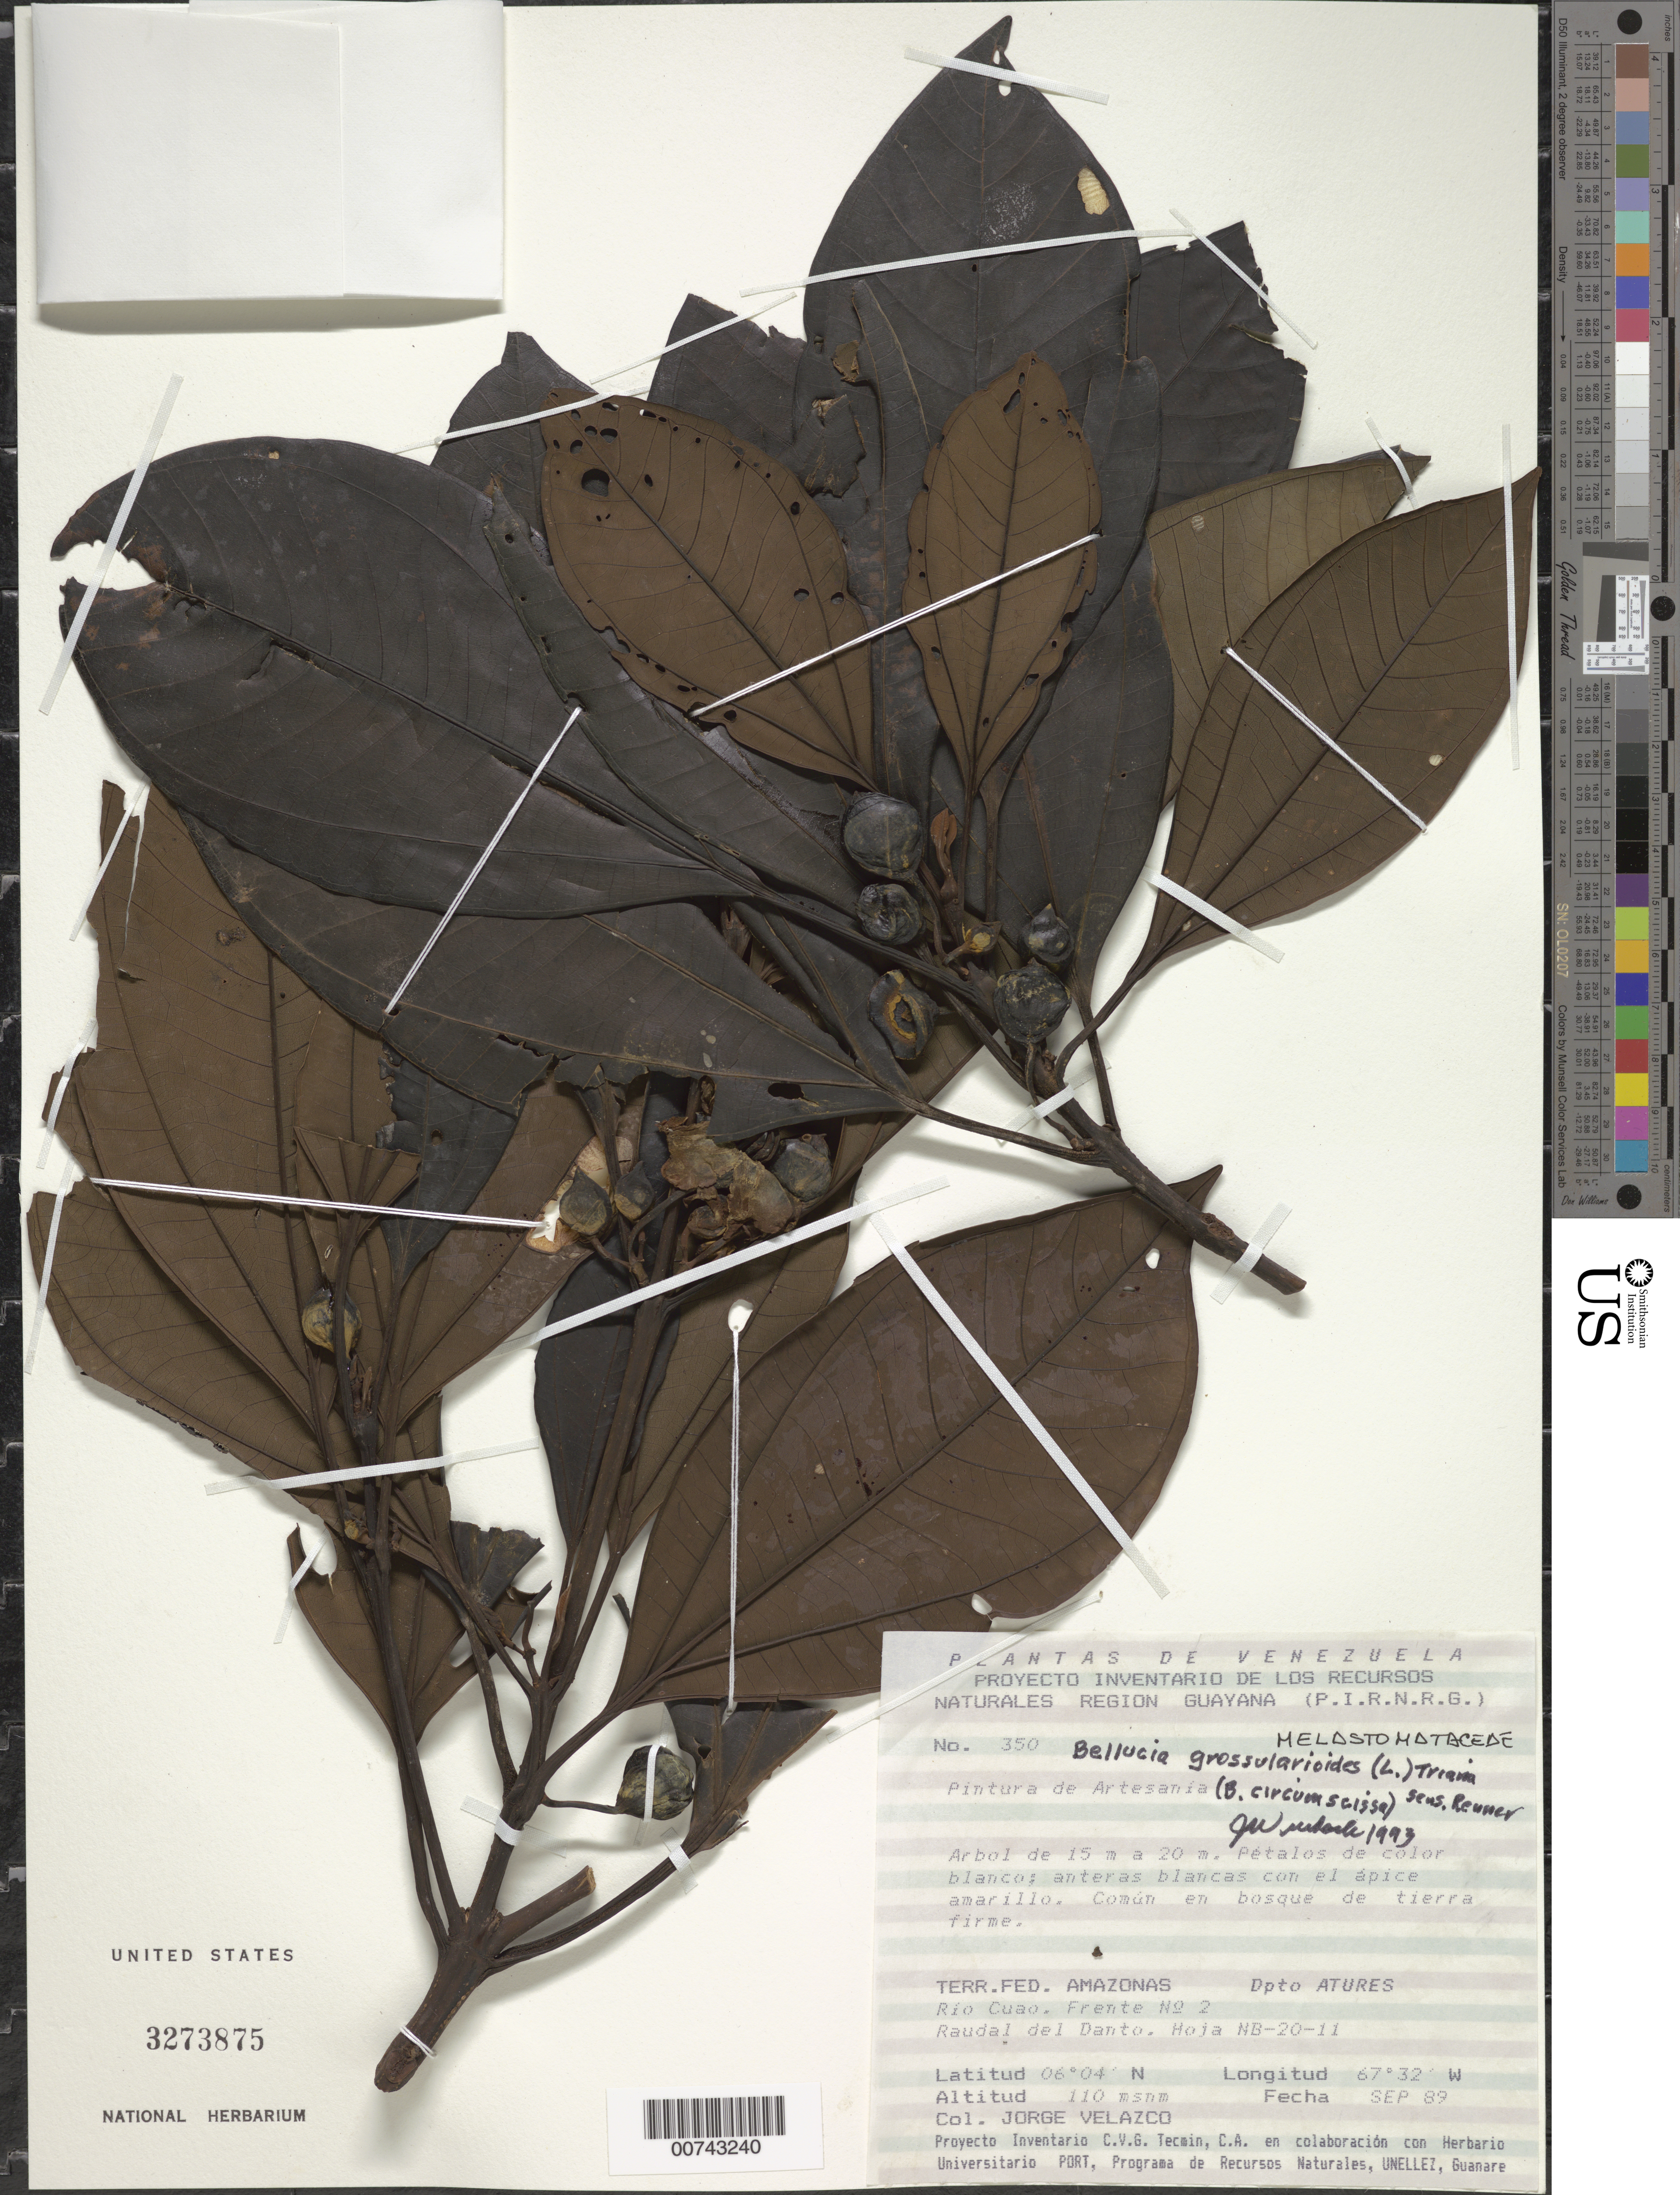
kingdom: Plantae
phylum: Tracheophyta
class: Magnoliopsida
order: Myrtales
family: Melastomataceae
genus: Bellucia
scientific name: Bellucia grossularioides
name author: (L.) Triana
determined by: Wurdack, John J., (US), US (UNITED STATES)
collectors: J. Velazco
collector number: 350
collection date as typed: Sep-89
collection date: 1989-09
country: Venezuela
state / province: Amazonas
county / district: Atures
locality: Río Cuao, Frente No. 2, Raudal del Danto, Hoja NB-20-11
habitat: Bosque de tierra firme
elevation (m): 110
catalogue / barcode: US 3273875